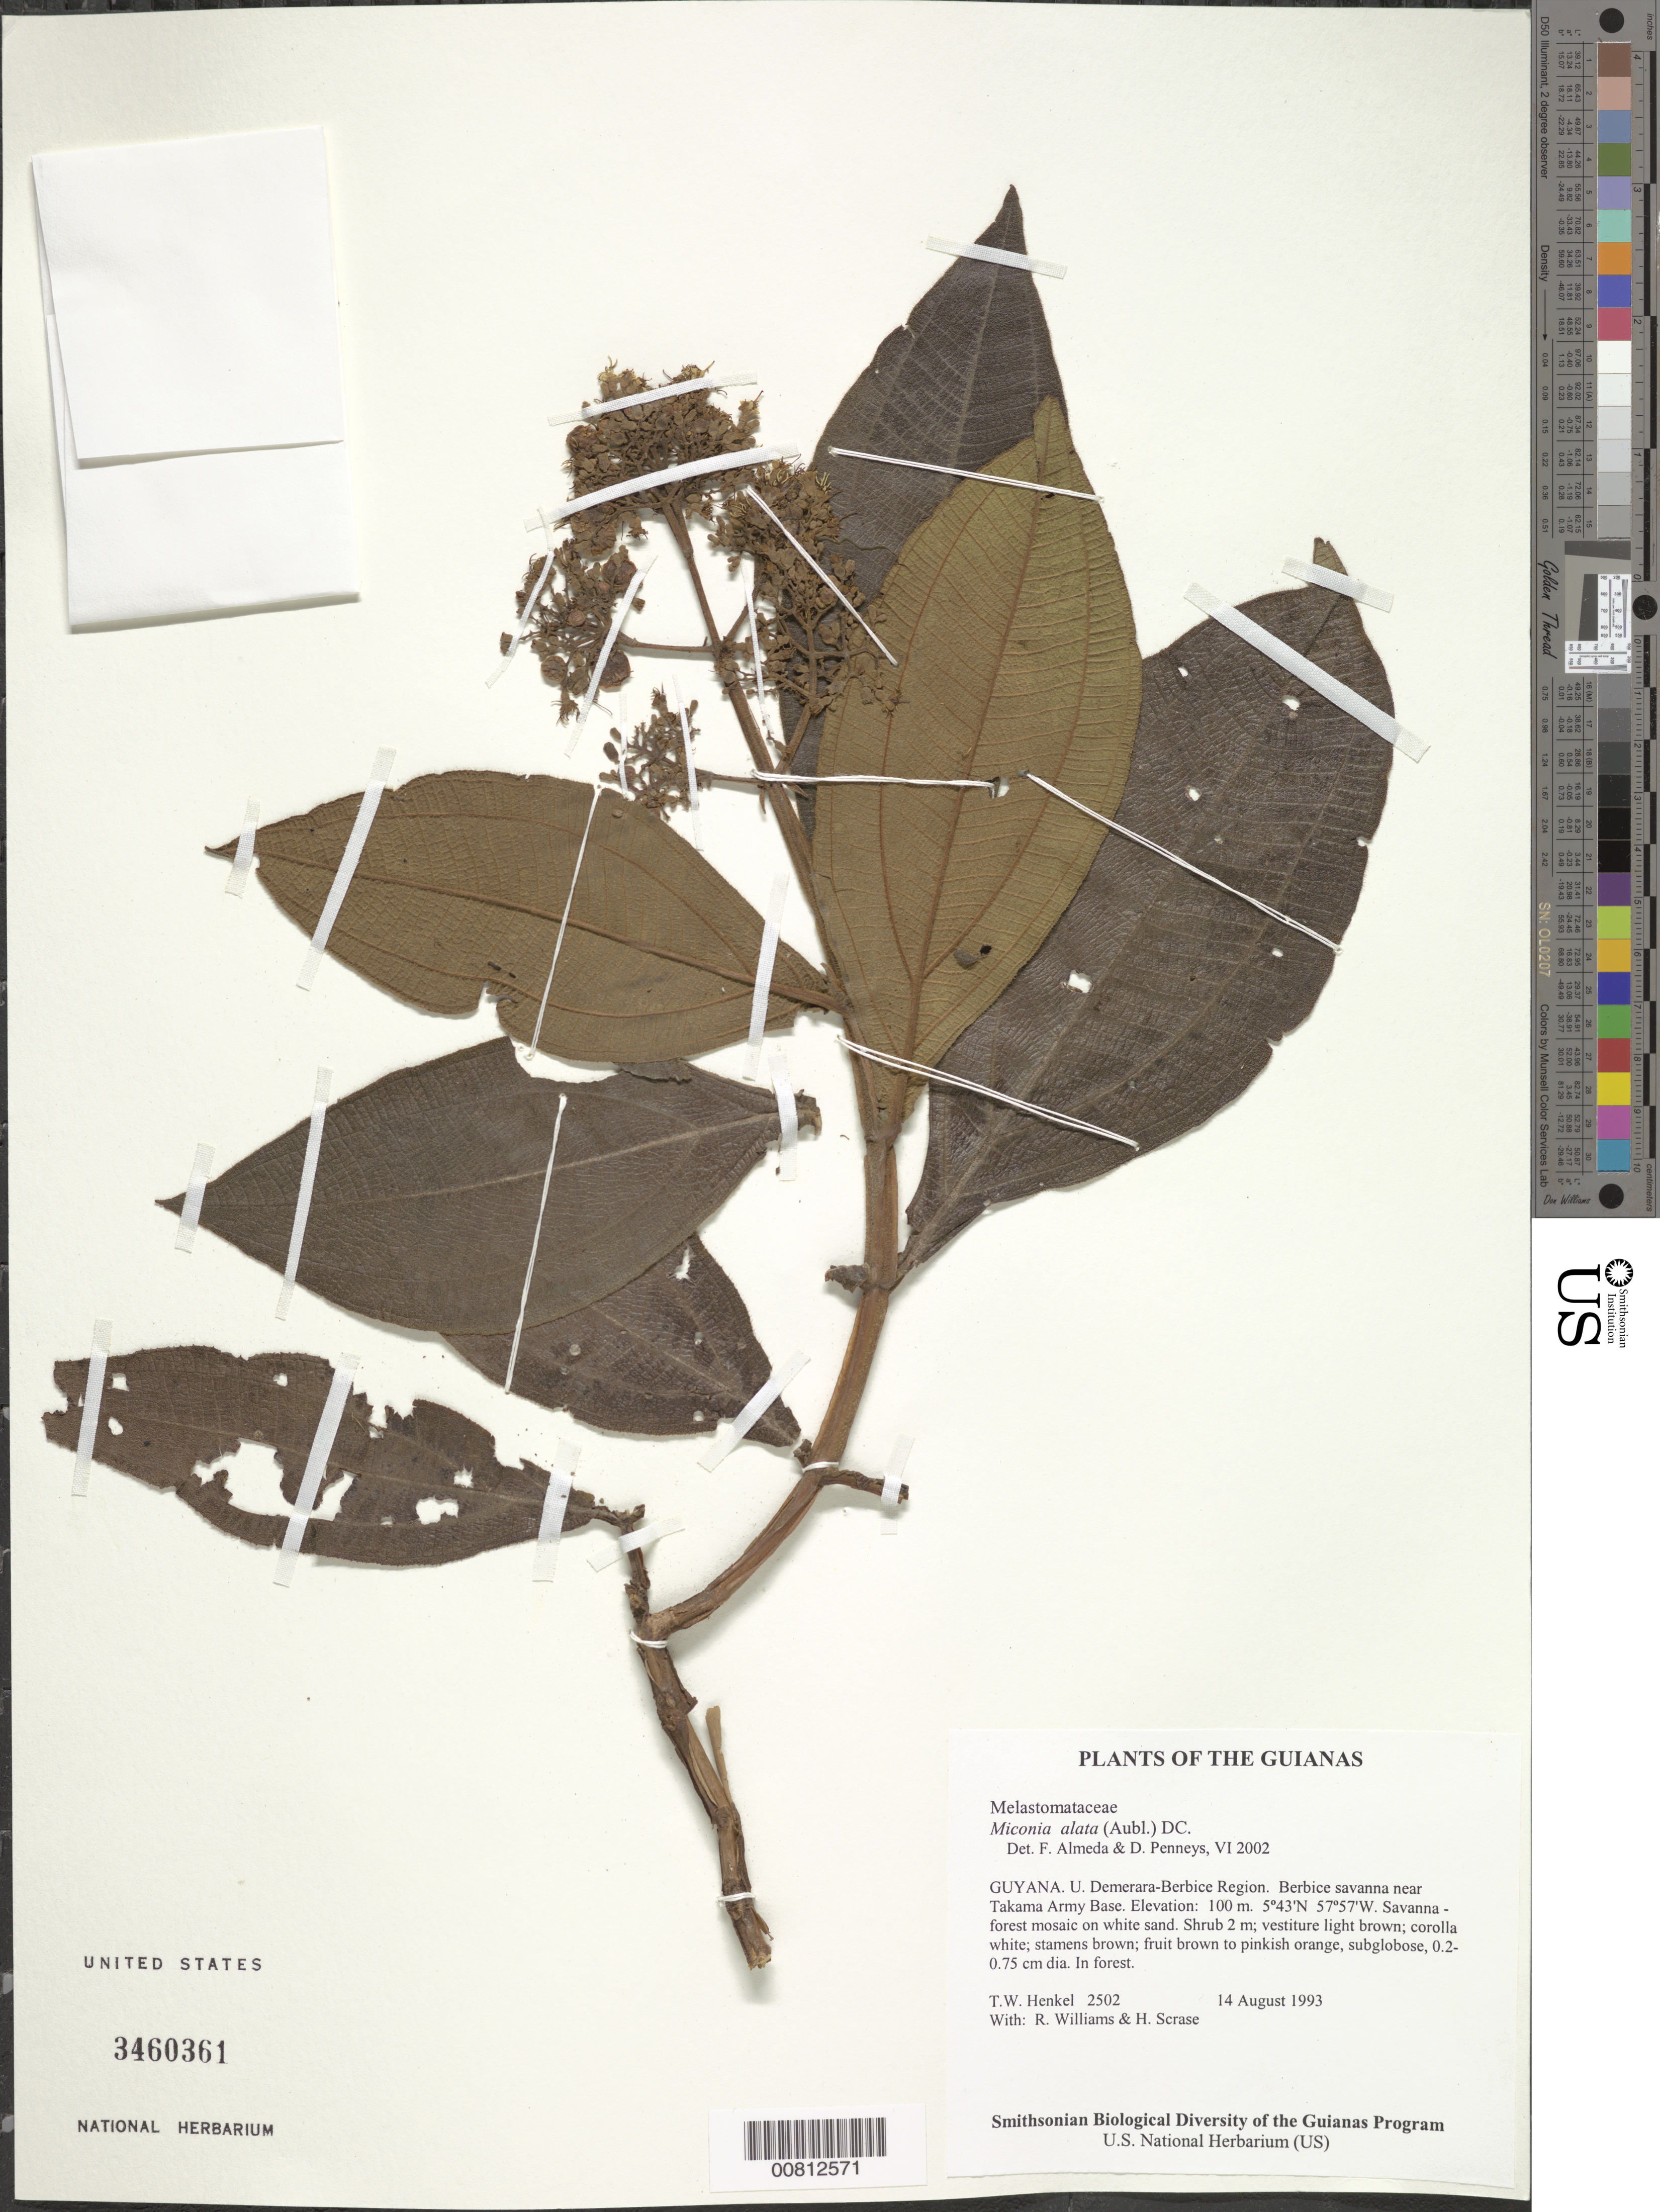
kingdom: Plantae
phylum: Tracheophyta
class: Magnoliopsida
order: Myrtales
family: Melastomataceae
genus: Miconia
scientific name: Miconia alata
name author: (Aubl.) DC.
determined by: Almeda, F.; Penneys, D. S.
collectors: T. Henkel, R. Williams & H. Scrase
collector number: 2502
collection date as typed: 14 August 1993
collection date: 1993-08-14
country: Guyana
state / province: U. Demerara-Berbice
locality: Berbice savanna near Takama Army Base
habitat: Savanna - forest mosaic on white sand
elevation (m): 100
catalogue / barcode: US 3460361